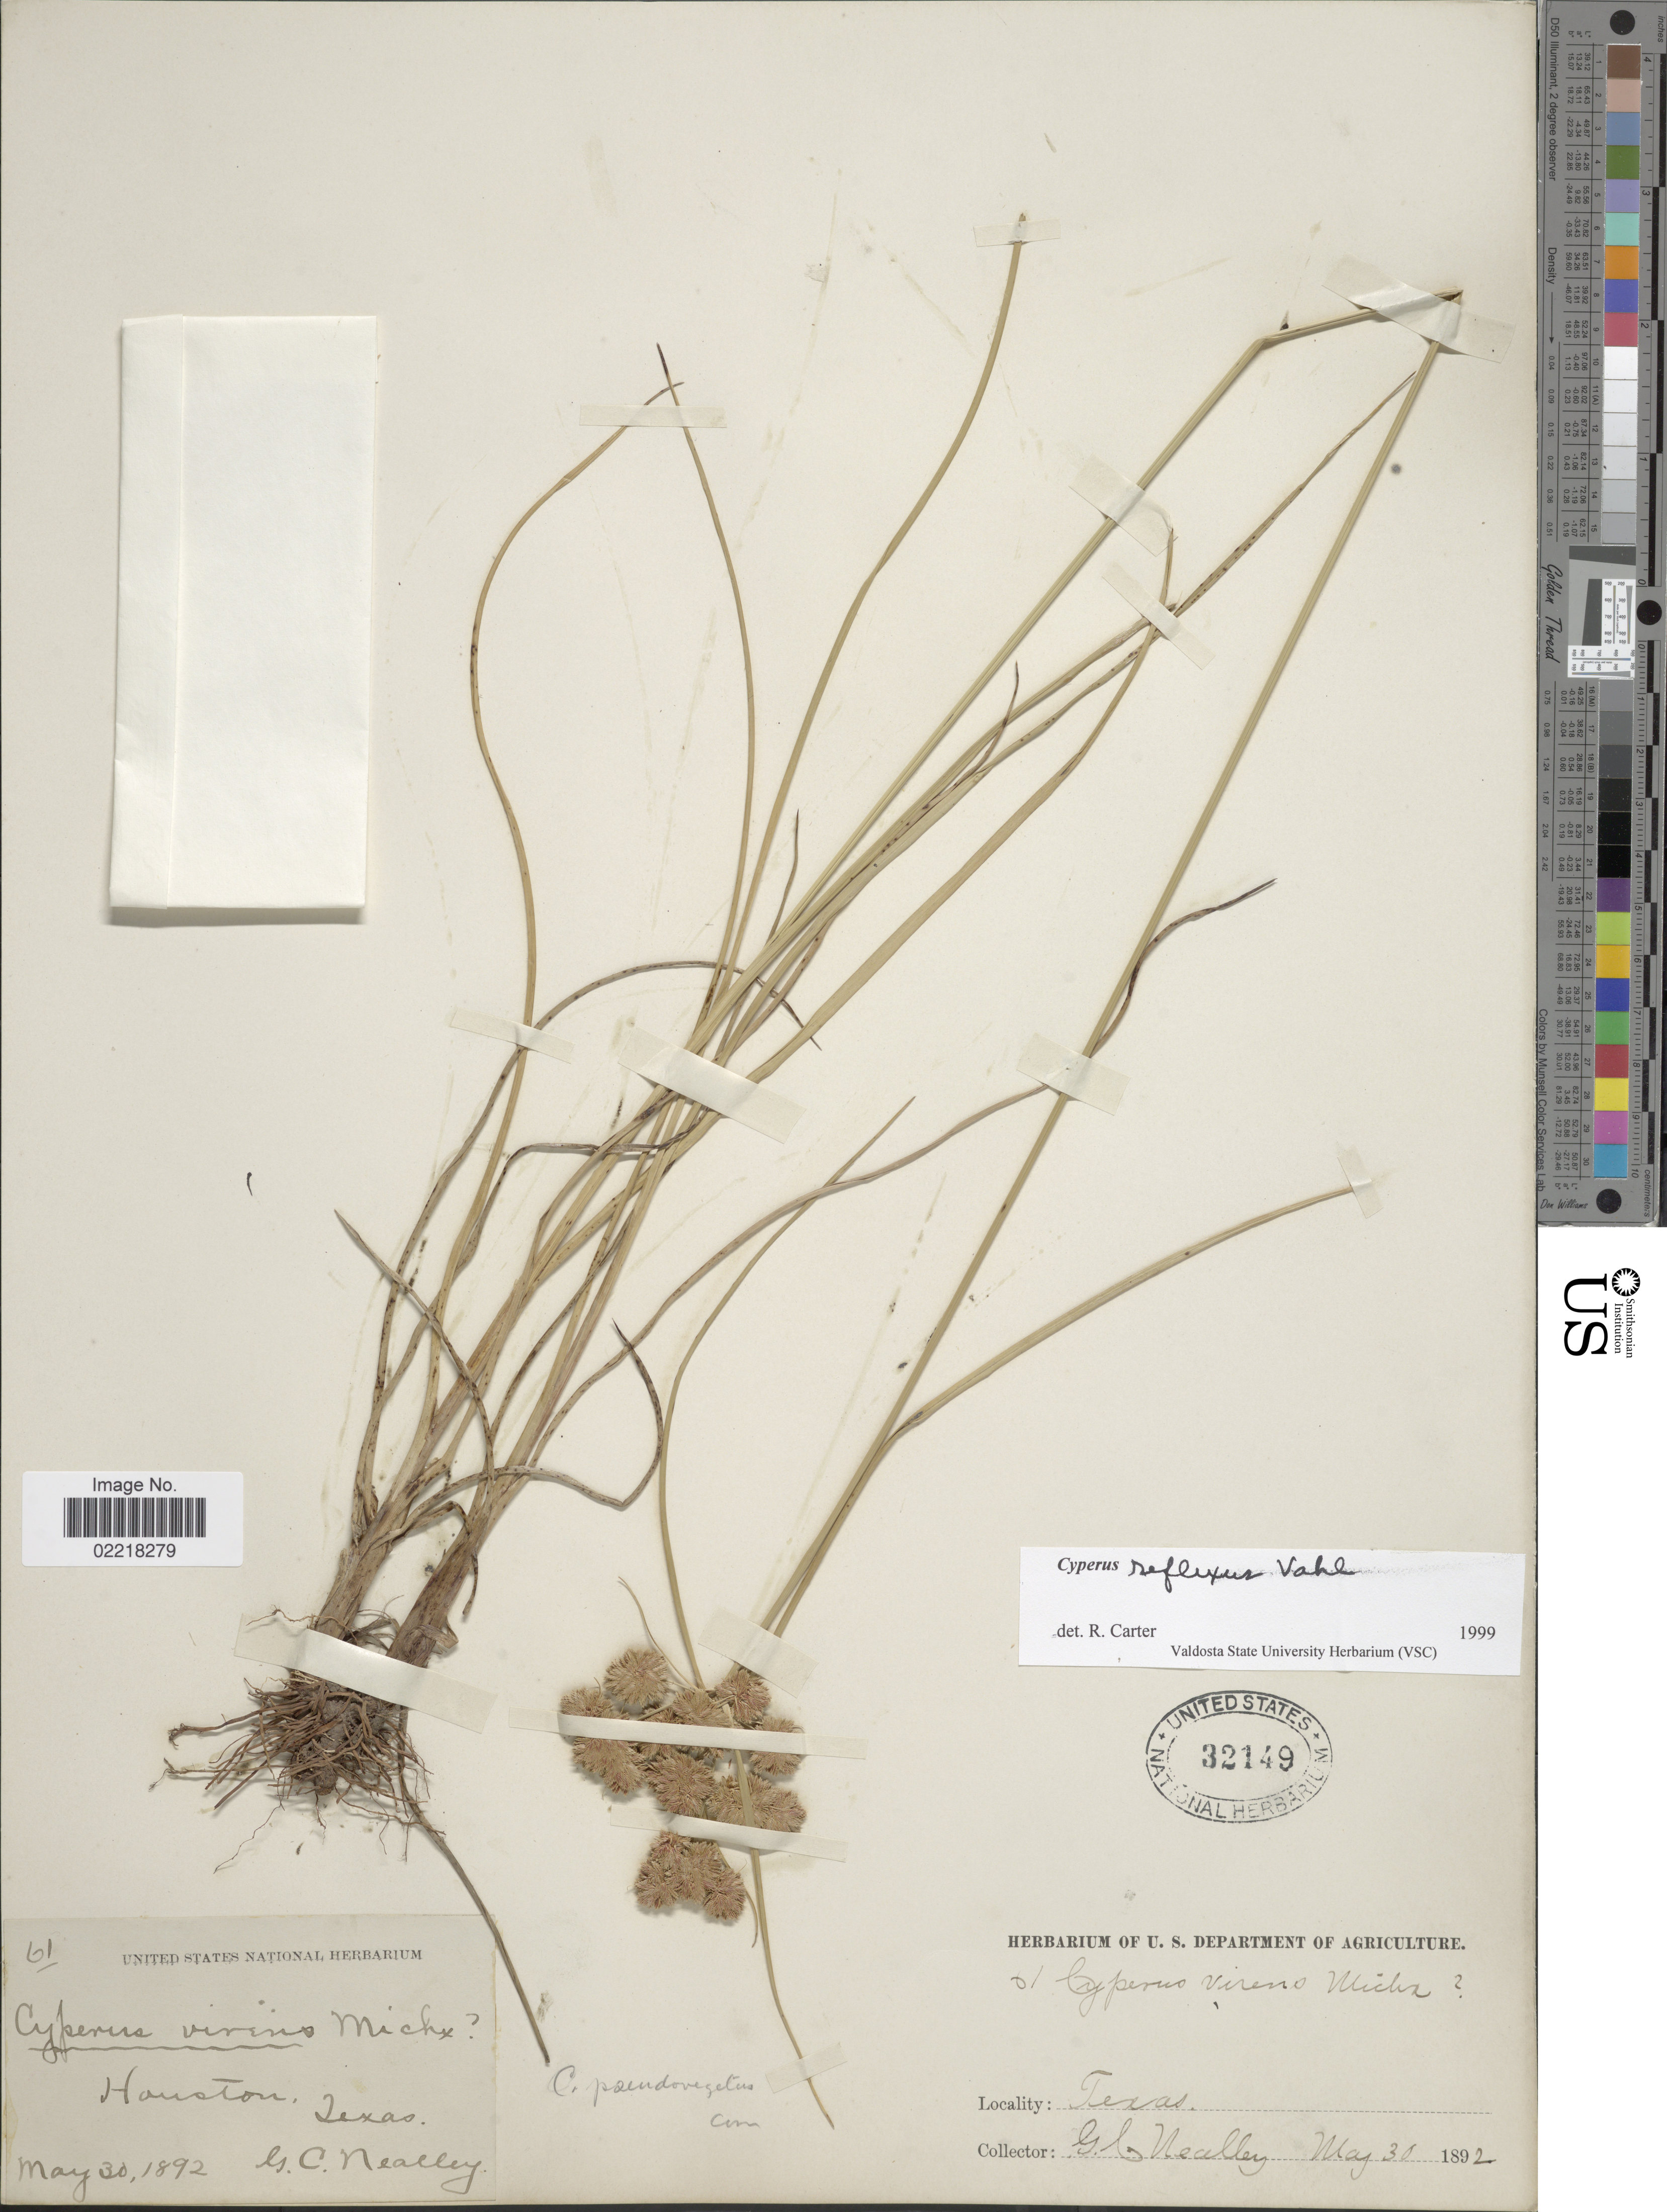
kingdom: Plantae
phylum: Tracheophyta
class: Liliopsida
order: Poales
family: Cyperaceae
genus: Cyperus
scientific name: Cyperus reflexus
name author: Vahl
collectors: G. C. Nealley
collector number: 61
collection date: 1892-05-30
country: United States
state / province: Texas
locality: Houston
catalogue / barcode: US 32149